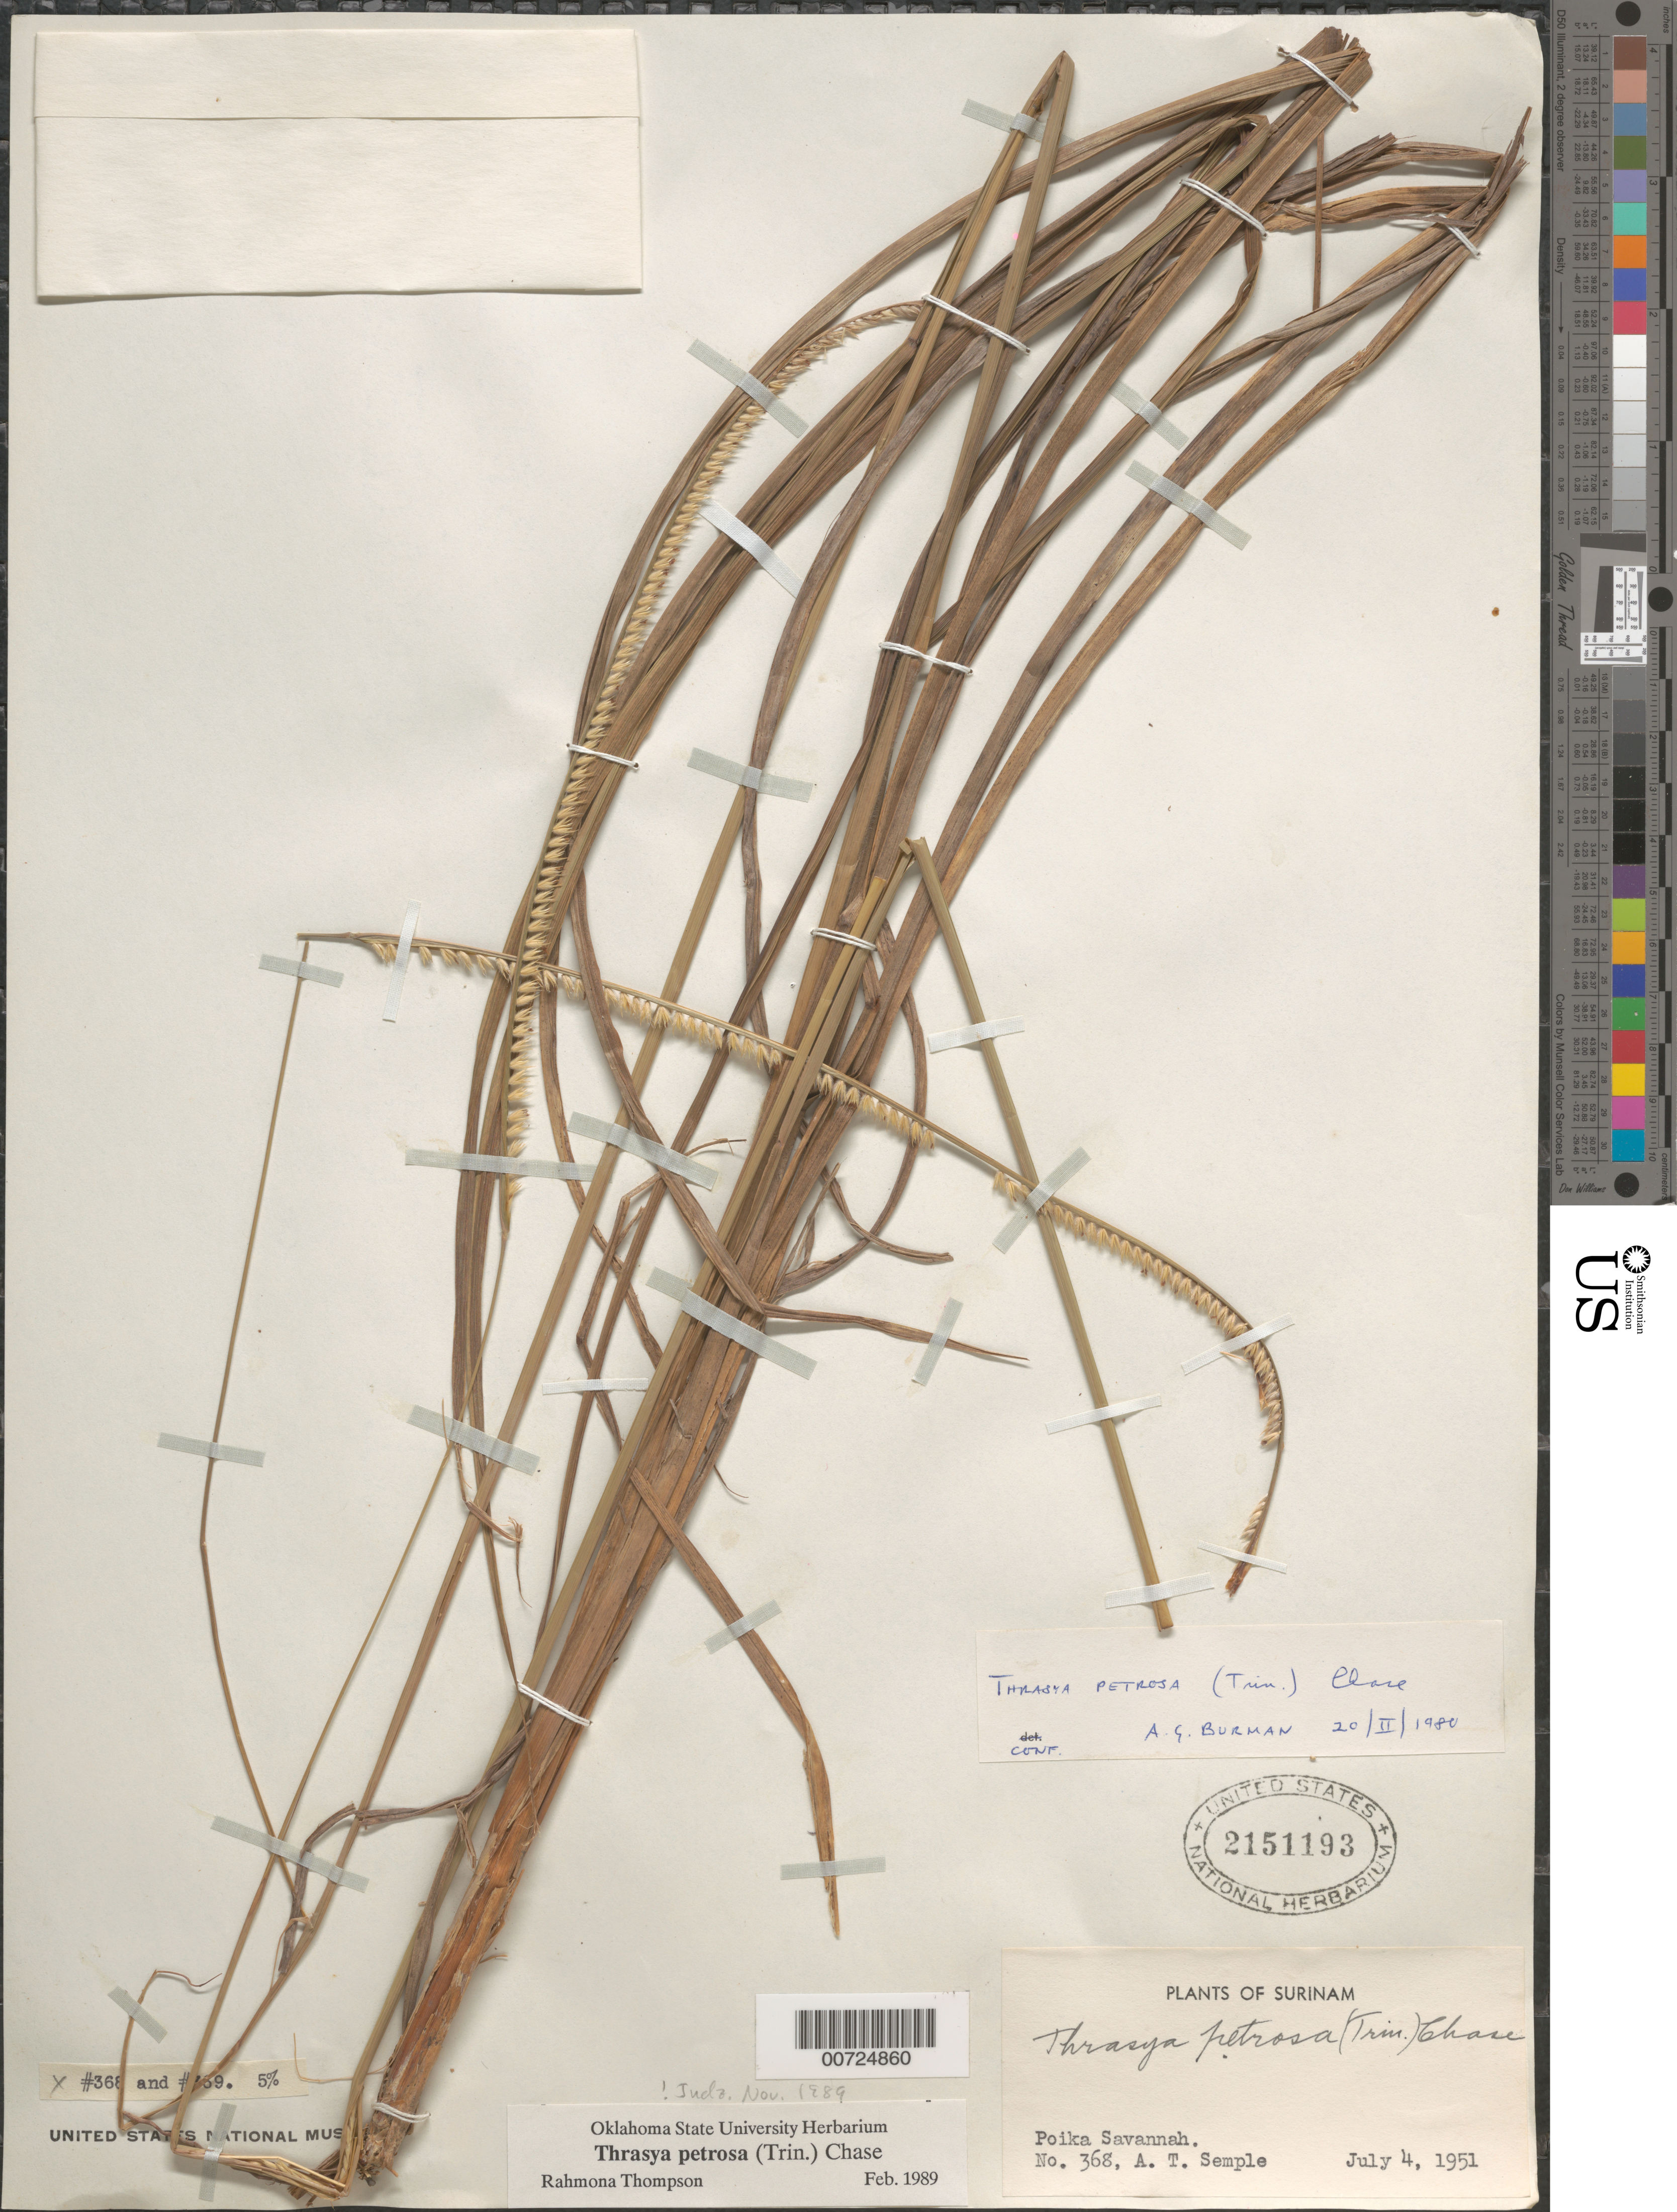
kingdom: Plantae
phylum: Tracheophyta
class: Liliopsida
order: Poales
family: Poaceae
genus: Thrasya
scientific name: Thrasya petrosa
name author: (Trin.) Chase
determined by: Thompson, R.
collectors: A. Semple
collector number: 368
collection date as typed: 4-Jul-51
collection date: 1951-07-04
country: Suriname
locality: Poika Savanna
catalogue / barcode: US 2151193